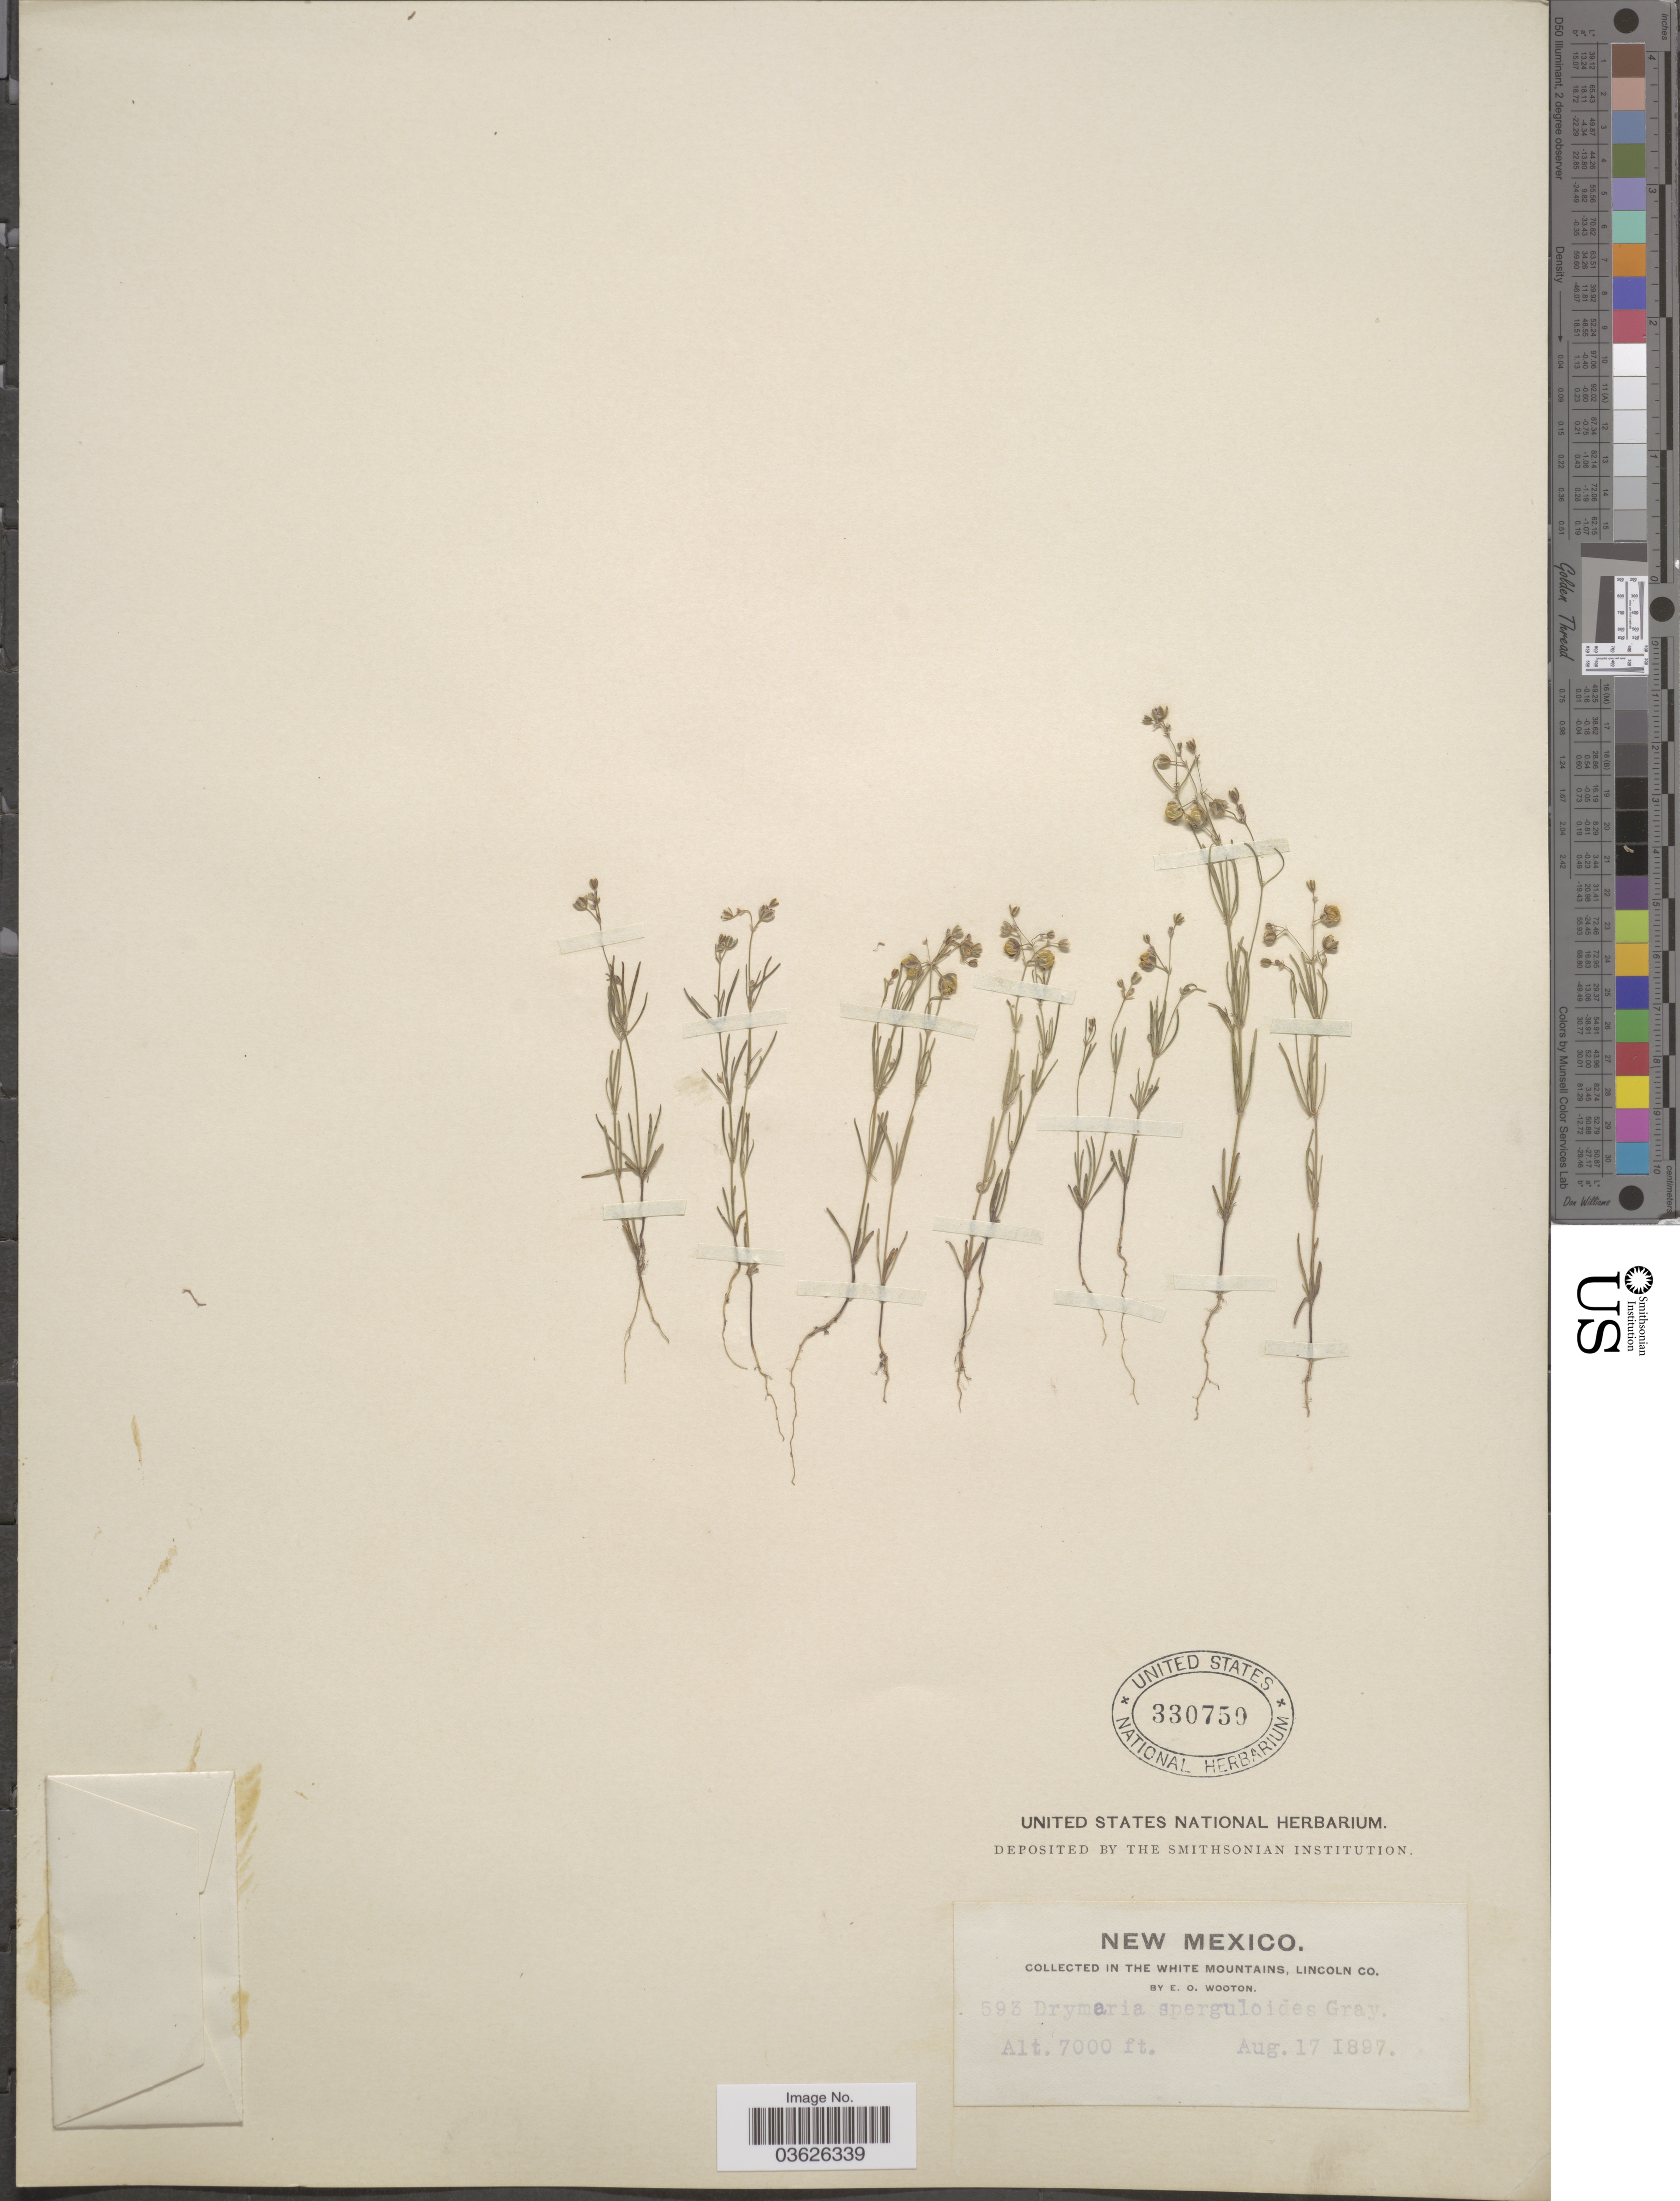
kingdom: Plantae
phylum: Tracheophyta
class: Magnoliopsida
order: Caryophyllales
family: Caryophyllaceae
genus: Drymaria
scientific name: Drymaria sperguloides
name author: A. Gray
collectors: E. O. Wooton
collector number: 593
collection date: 1897-08-17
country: United States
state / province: New Mexico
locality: In the White Mountains, Lincoln Co.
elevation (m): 2134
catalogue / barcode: US 330750